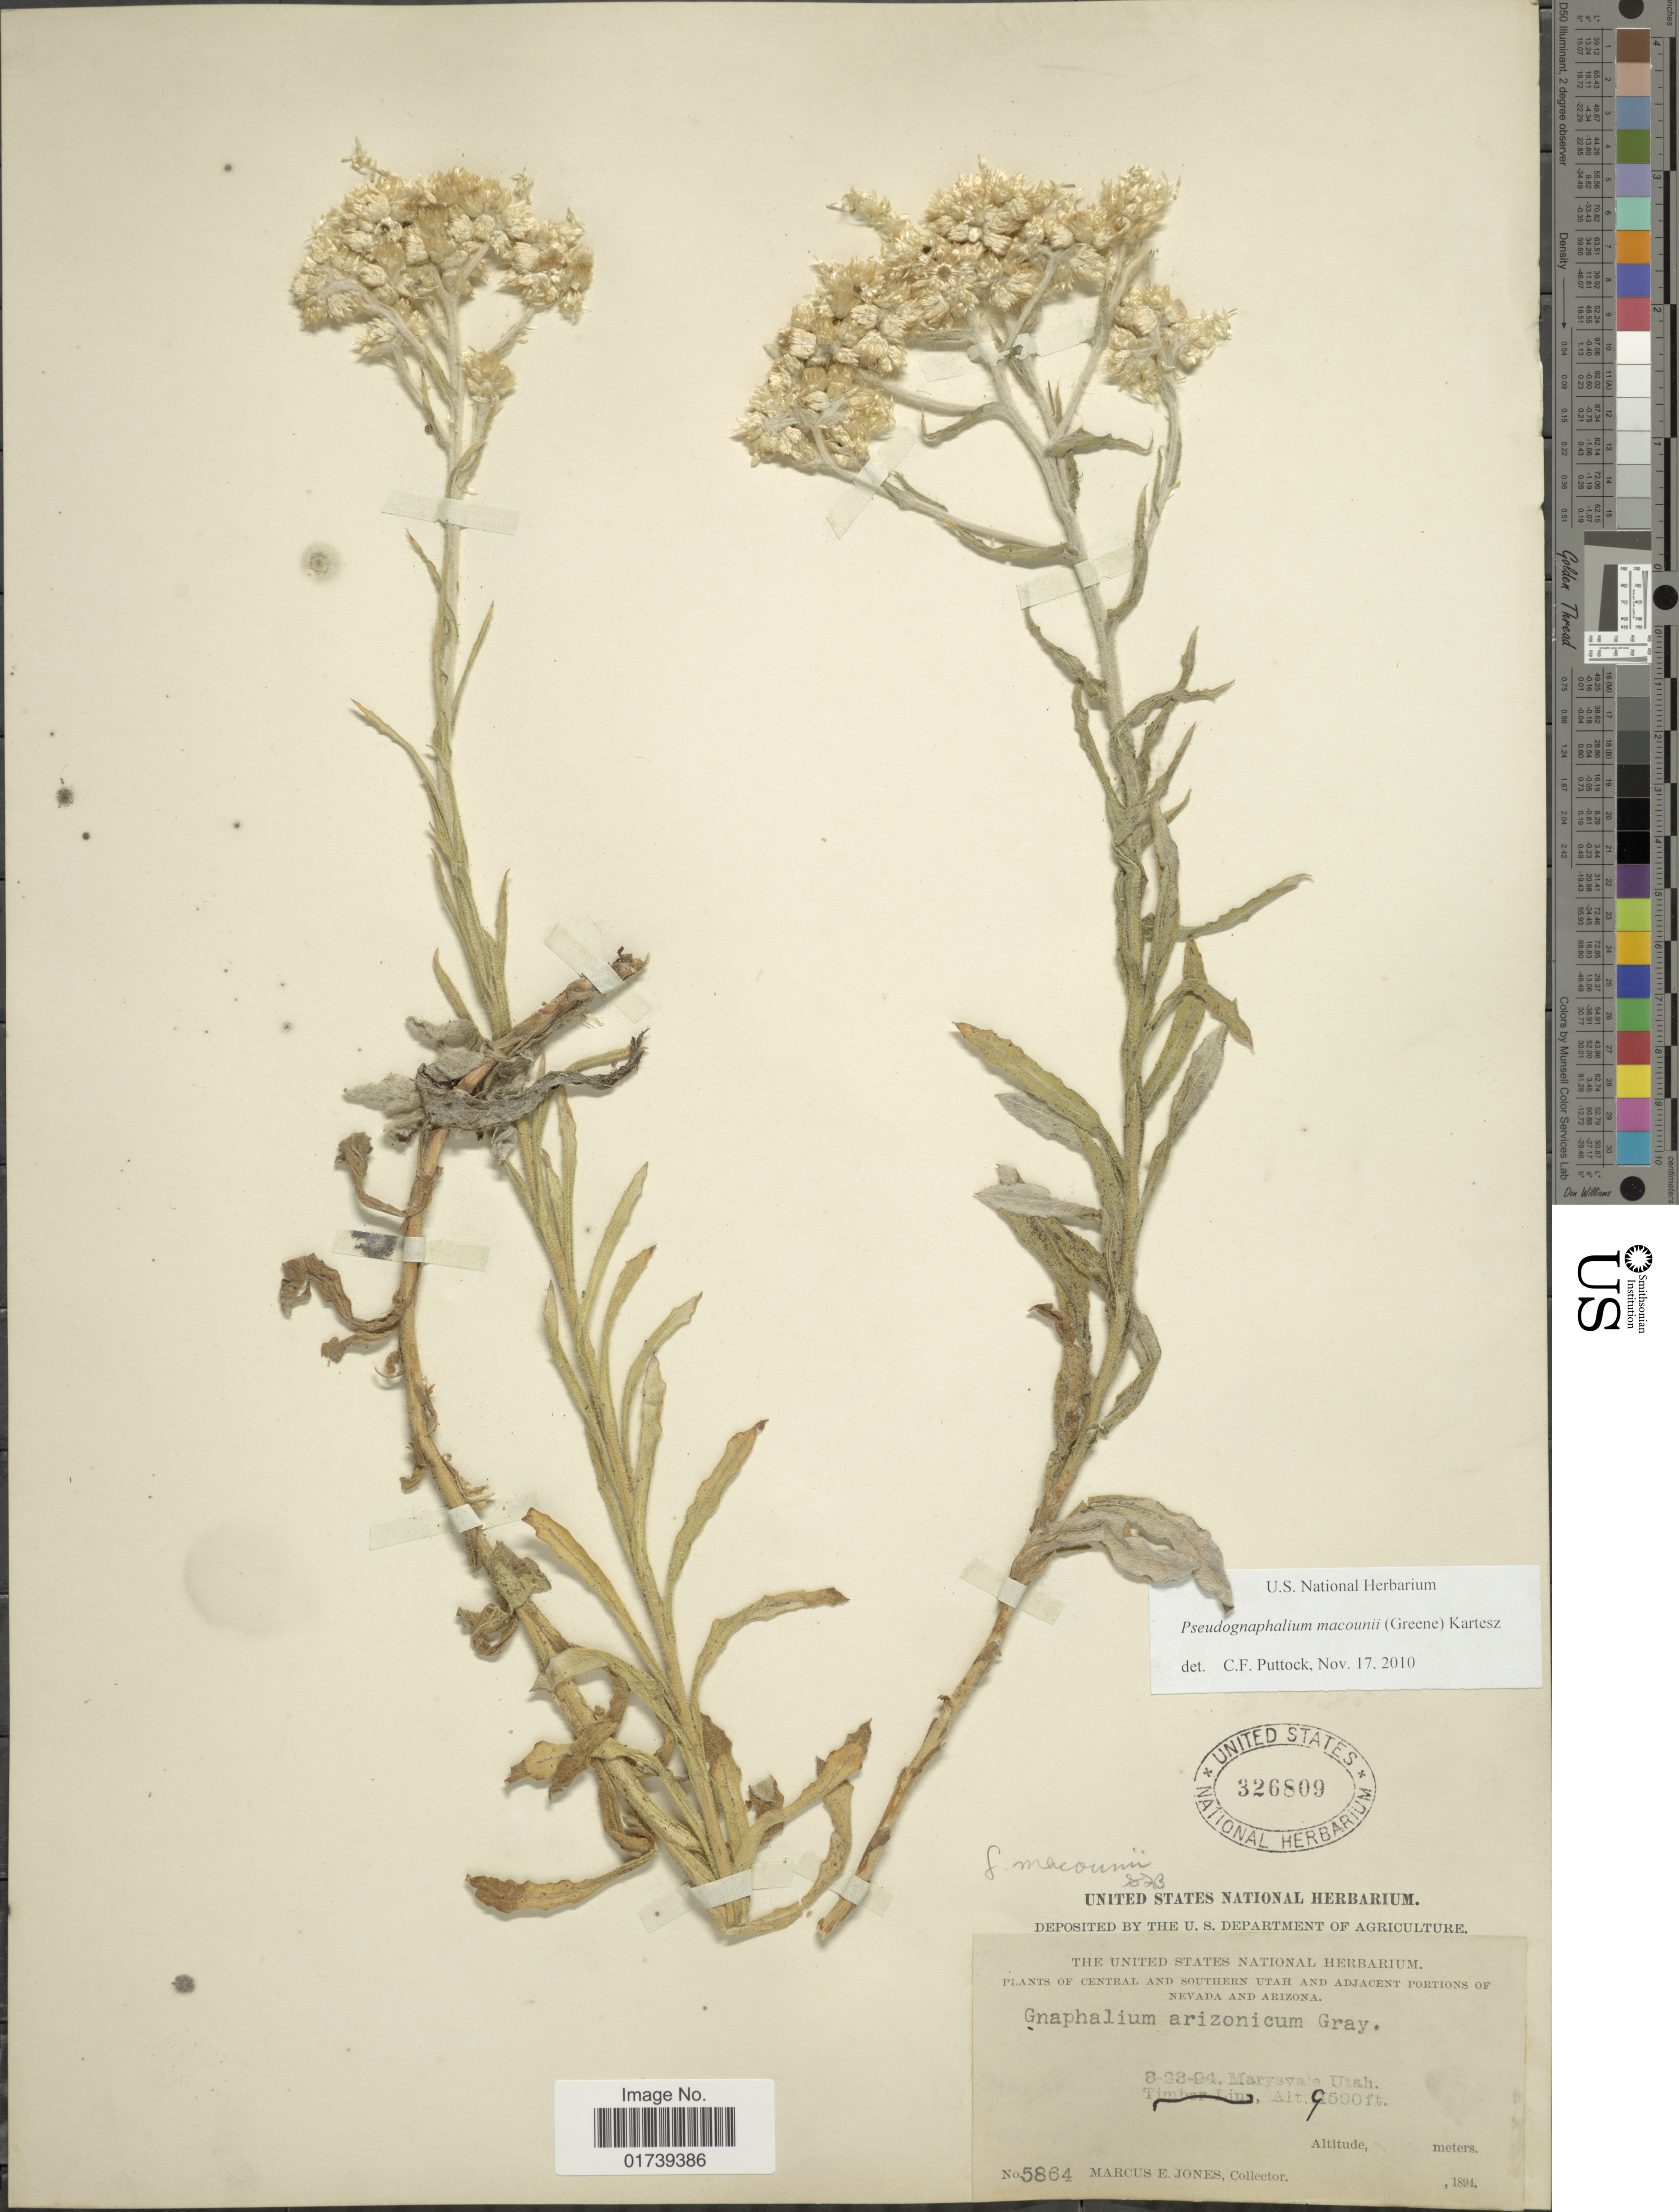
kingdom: Plantae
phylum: Tracheophyta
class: Magnoliopsida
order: Asterales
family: Asteraceae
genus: Pseudognaphalium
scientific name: Pseudognaphalium macounii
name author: (Greene) Kartesz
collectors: M. E. Jones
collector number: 5864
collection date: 1894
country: United States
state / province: Utah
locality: Marysvale Utah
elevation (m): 2896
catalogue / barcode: US 326809